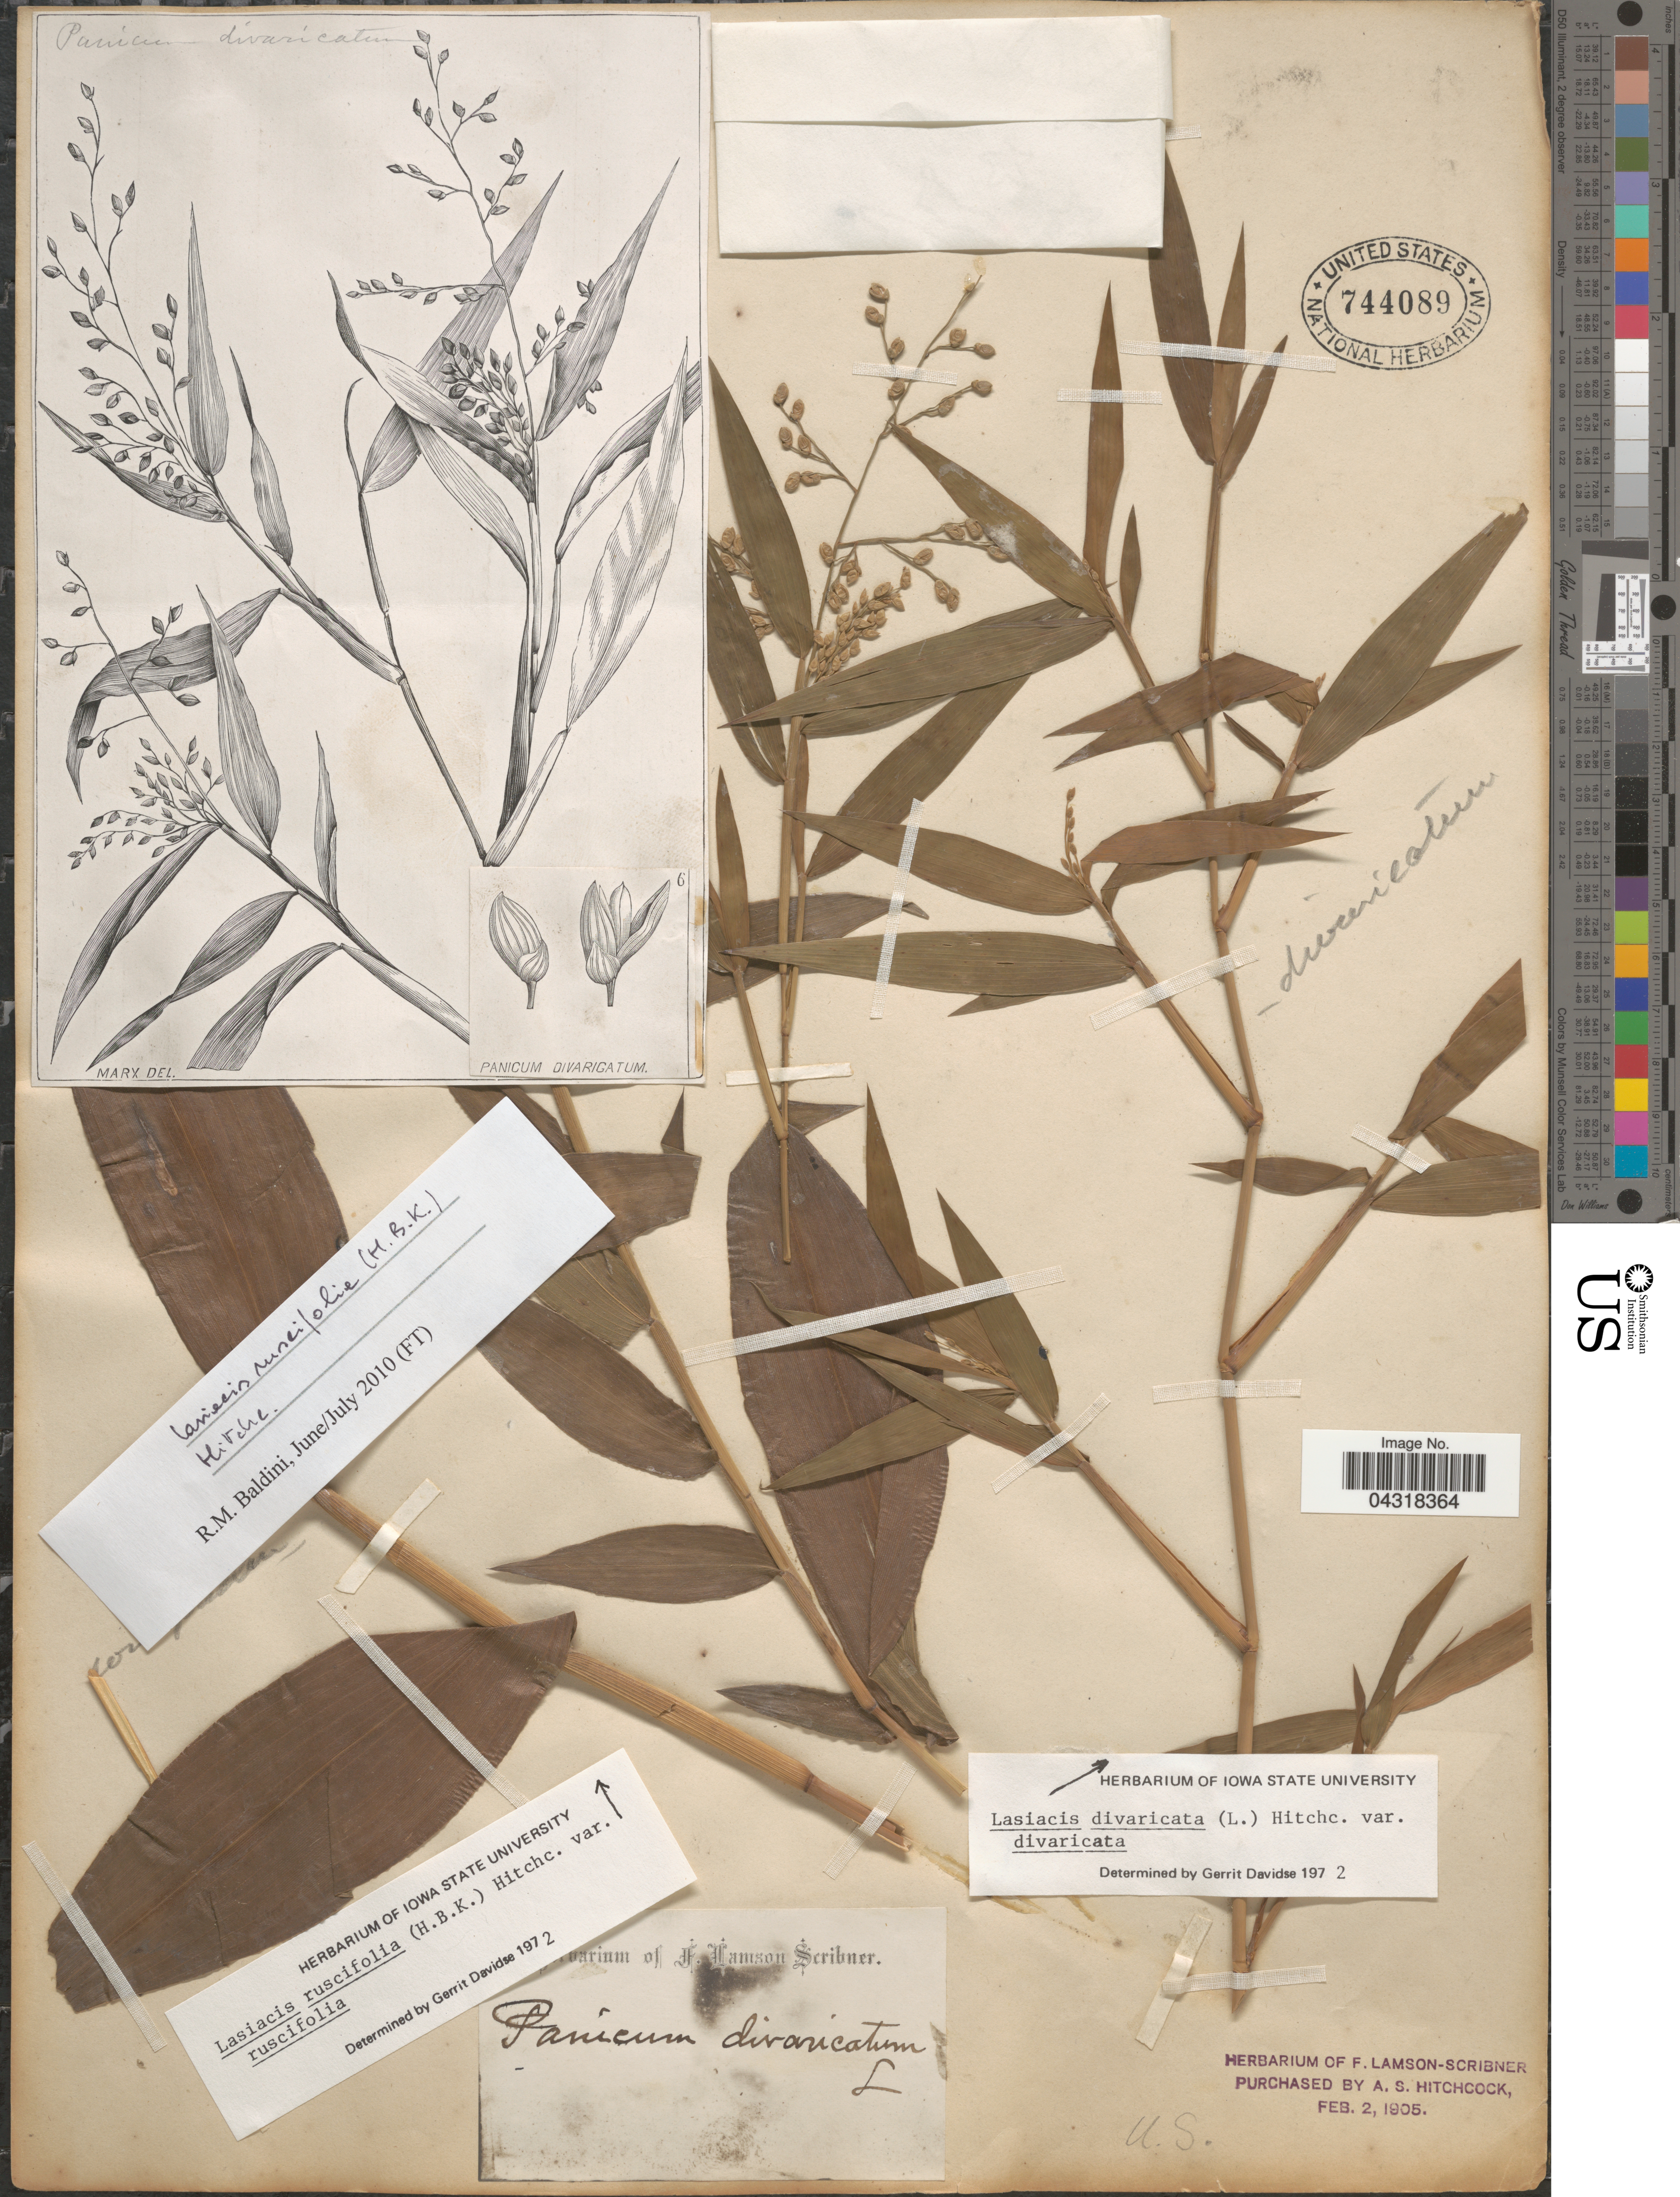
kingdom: Plantae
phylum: Tracheophyta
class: Liliopsida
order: Poales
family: Poaceae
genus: Lasiacis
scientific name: Lasiacis divaricata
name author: (L.) Hitchc.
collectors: ex herb. F. Lamson Scribner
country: United States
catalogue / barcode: US 744089